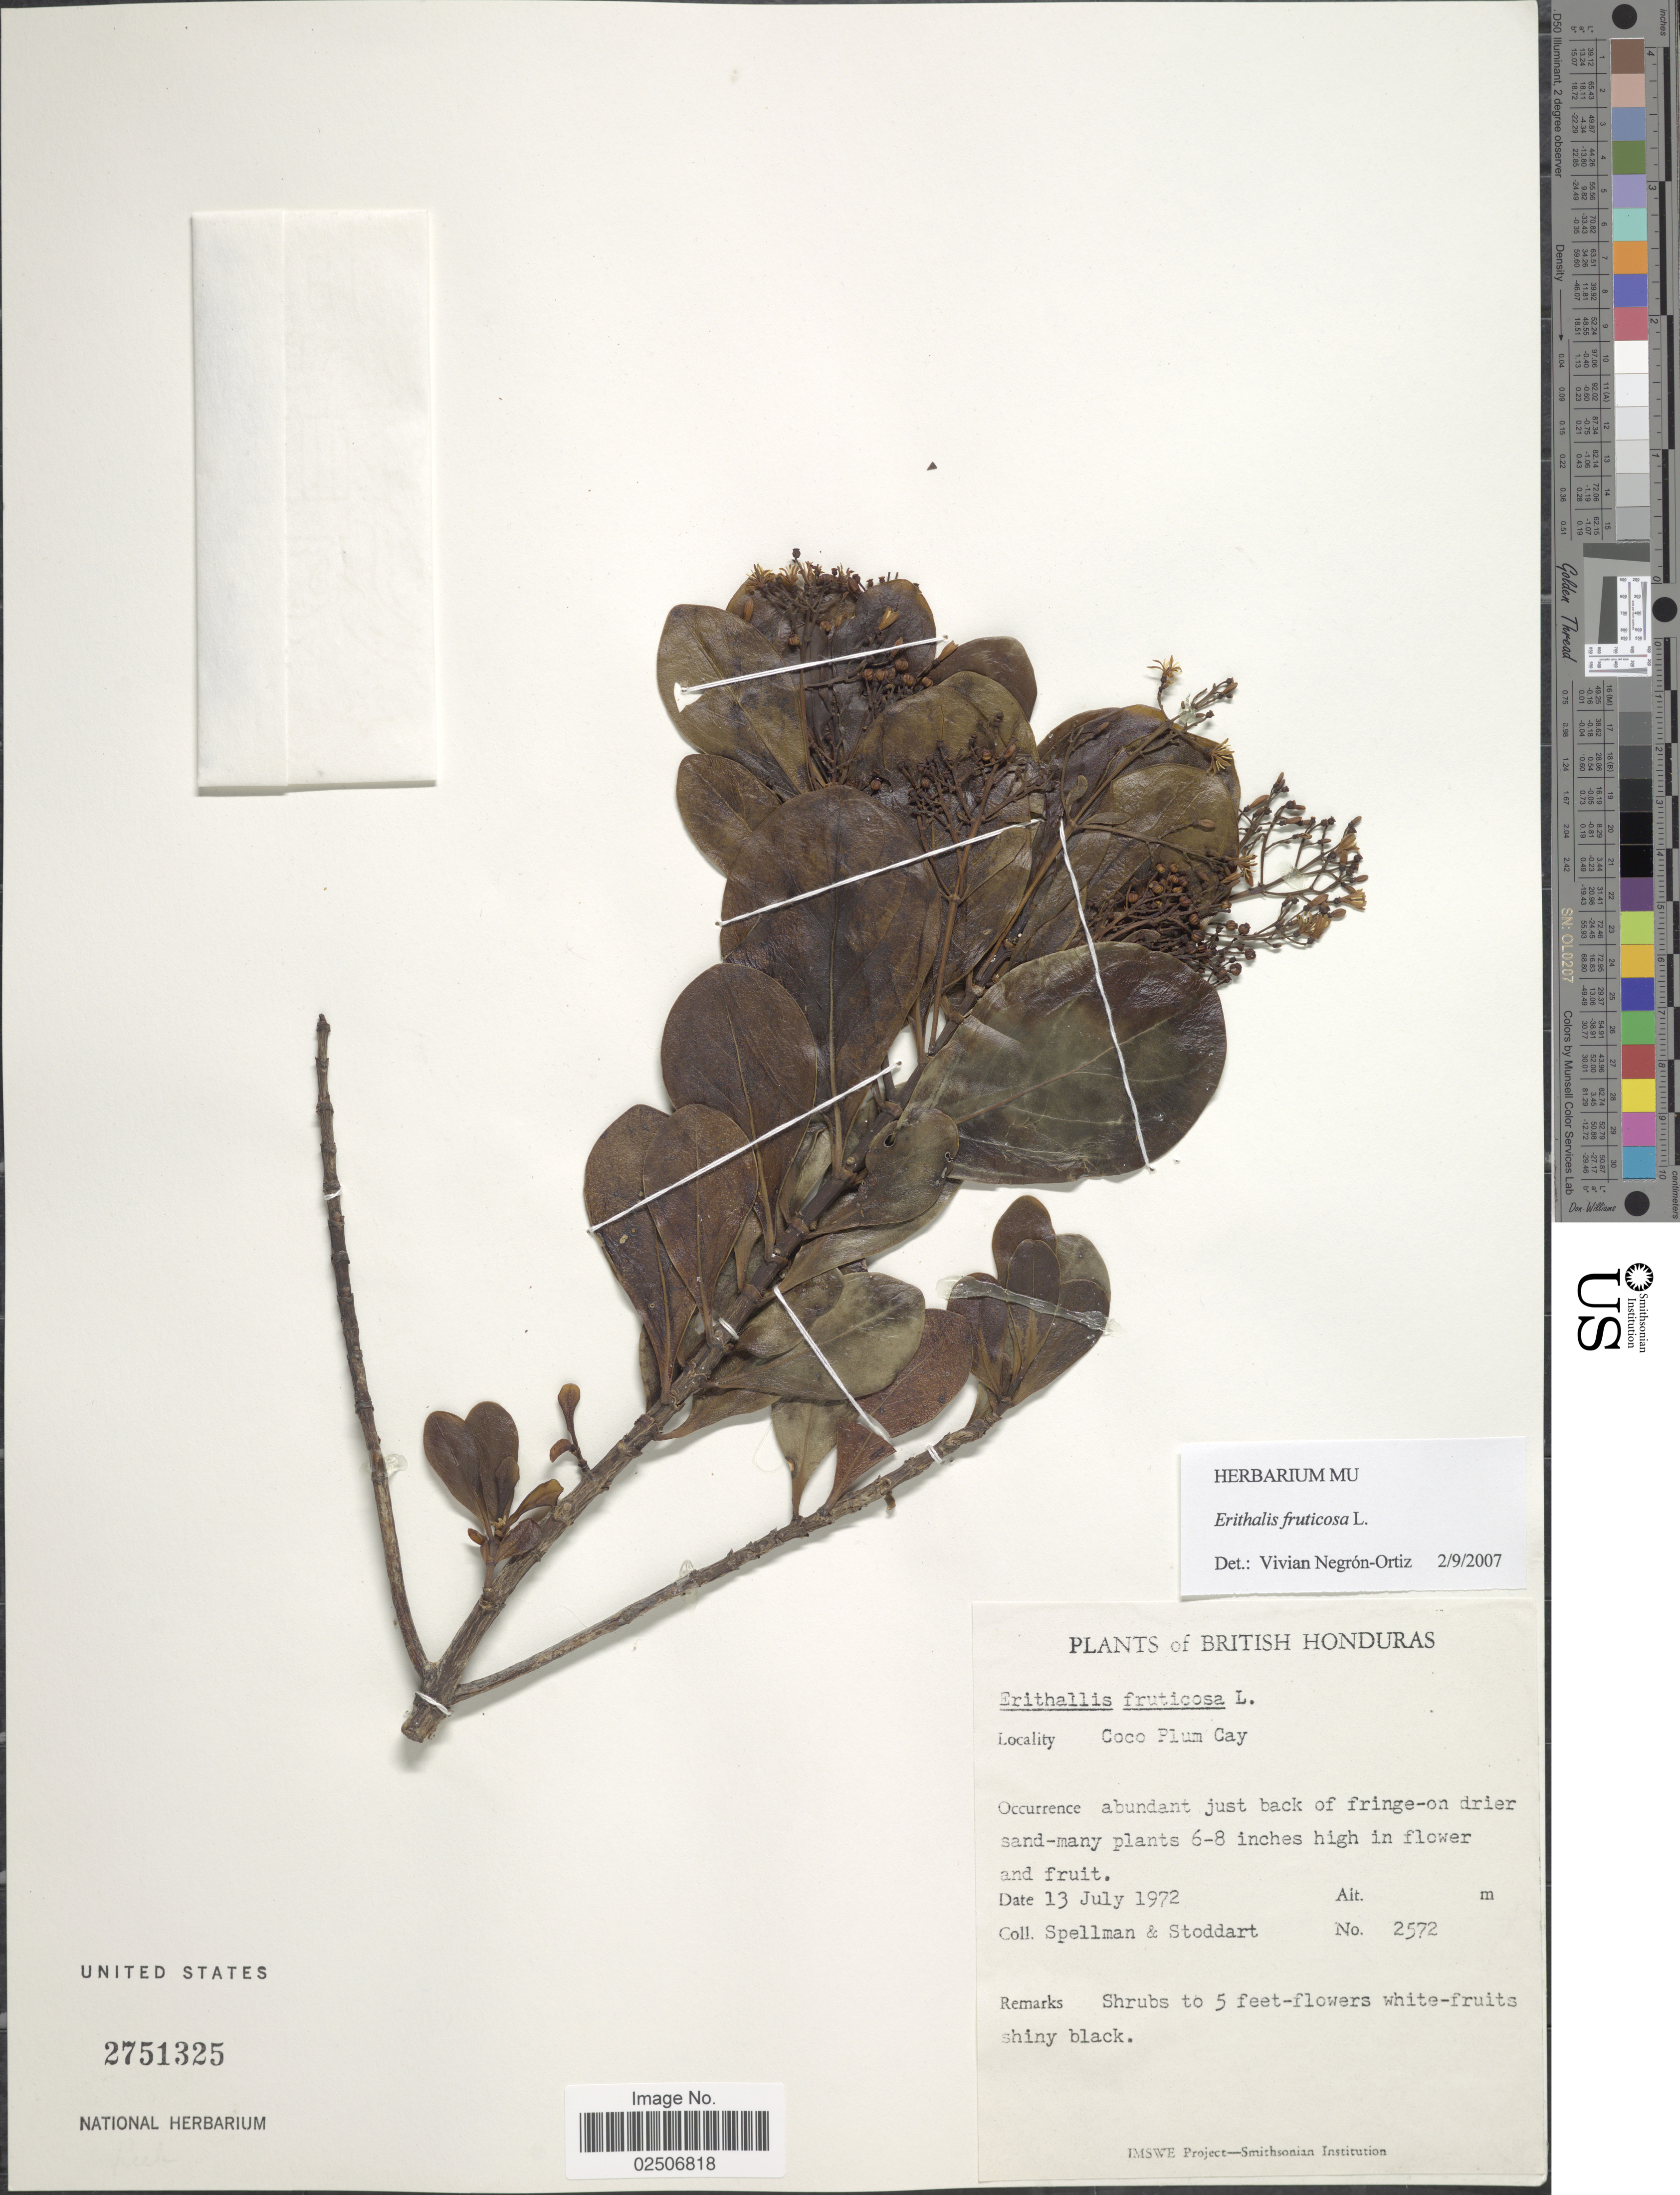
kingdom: Plantae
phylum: Tracheophyta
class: Magnoliopsida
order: Gentianales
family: Rubiaceae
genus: Erithalis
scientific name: Erithalis fruticosa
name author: L.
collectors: Spellman, -- & -. Stoddart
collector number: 2572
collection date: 1972-07-13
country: Belize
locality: British Honduras, Coco Plum Cay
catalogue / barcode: US 2751325